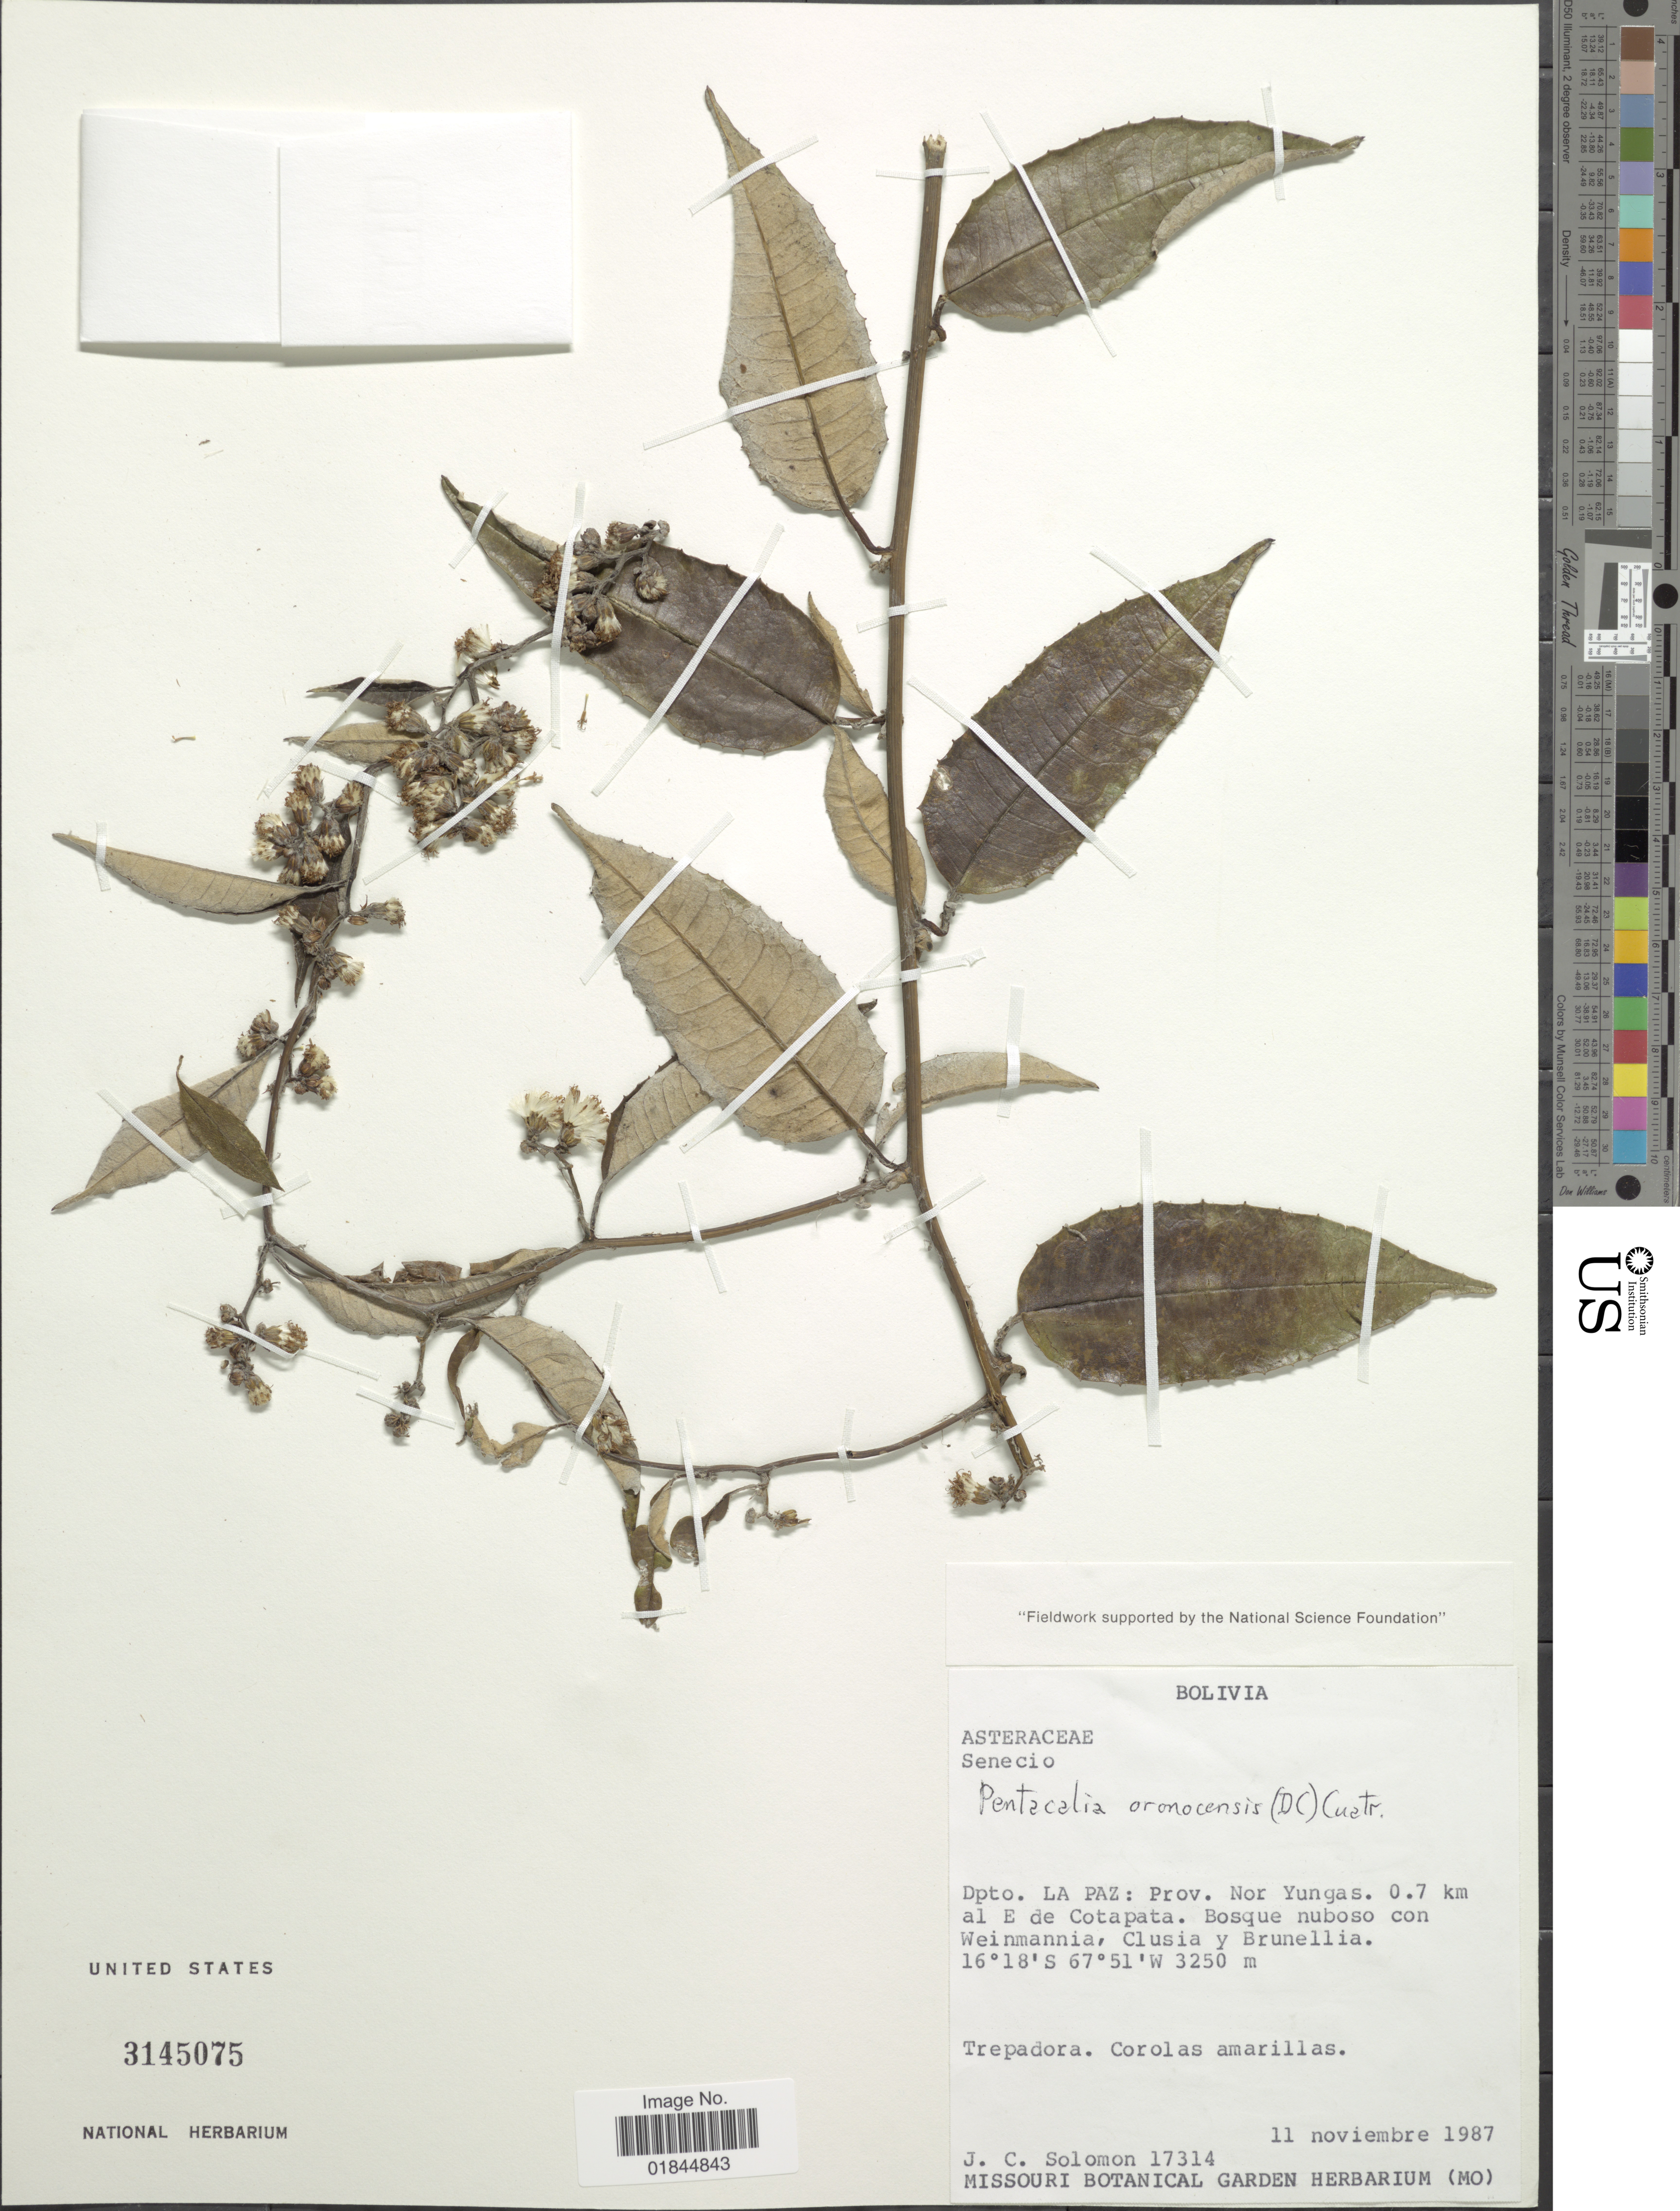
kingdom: Plantae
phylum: Tracheophyta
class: Magnoliopsida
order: Asterales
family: Asteraceae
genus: Pentacalia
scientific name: Pentacalia oronocensis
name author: (DC.) Cuatrec.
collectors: J. C. Solomon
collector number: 17314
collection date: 1987-11-11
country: Bolivia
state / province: La Paz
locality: Dpto. La Paz: Prov. Nor Yungas. 0.7 km al E de Cotapata.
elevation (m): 3250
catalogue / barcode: US 3145075